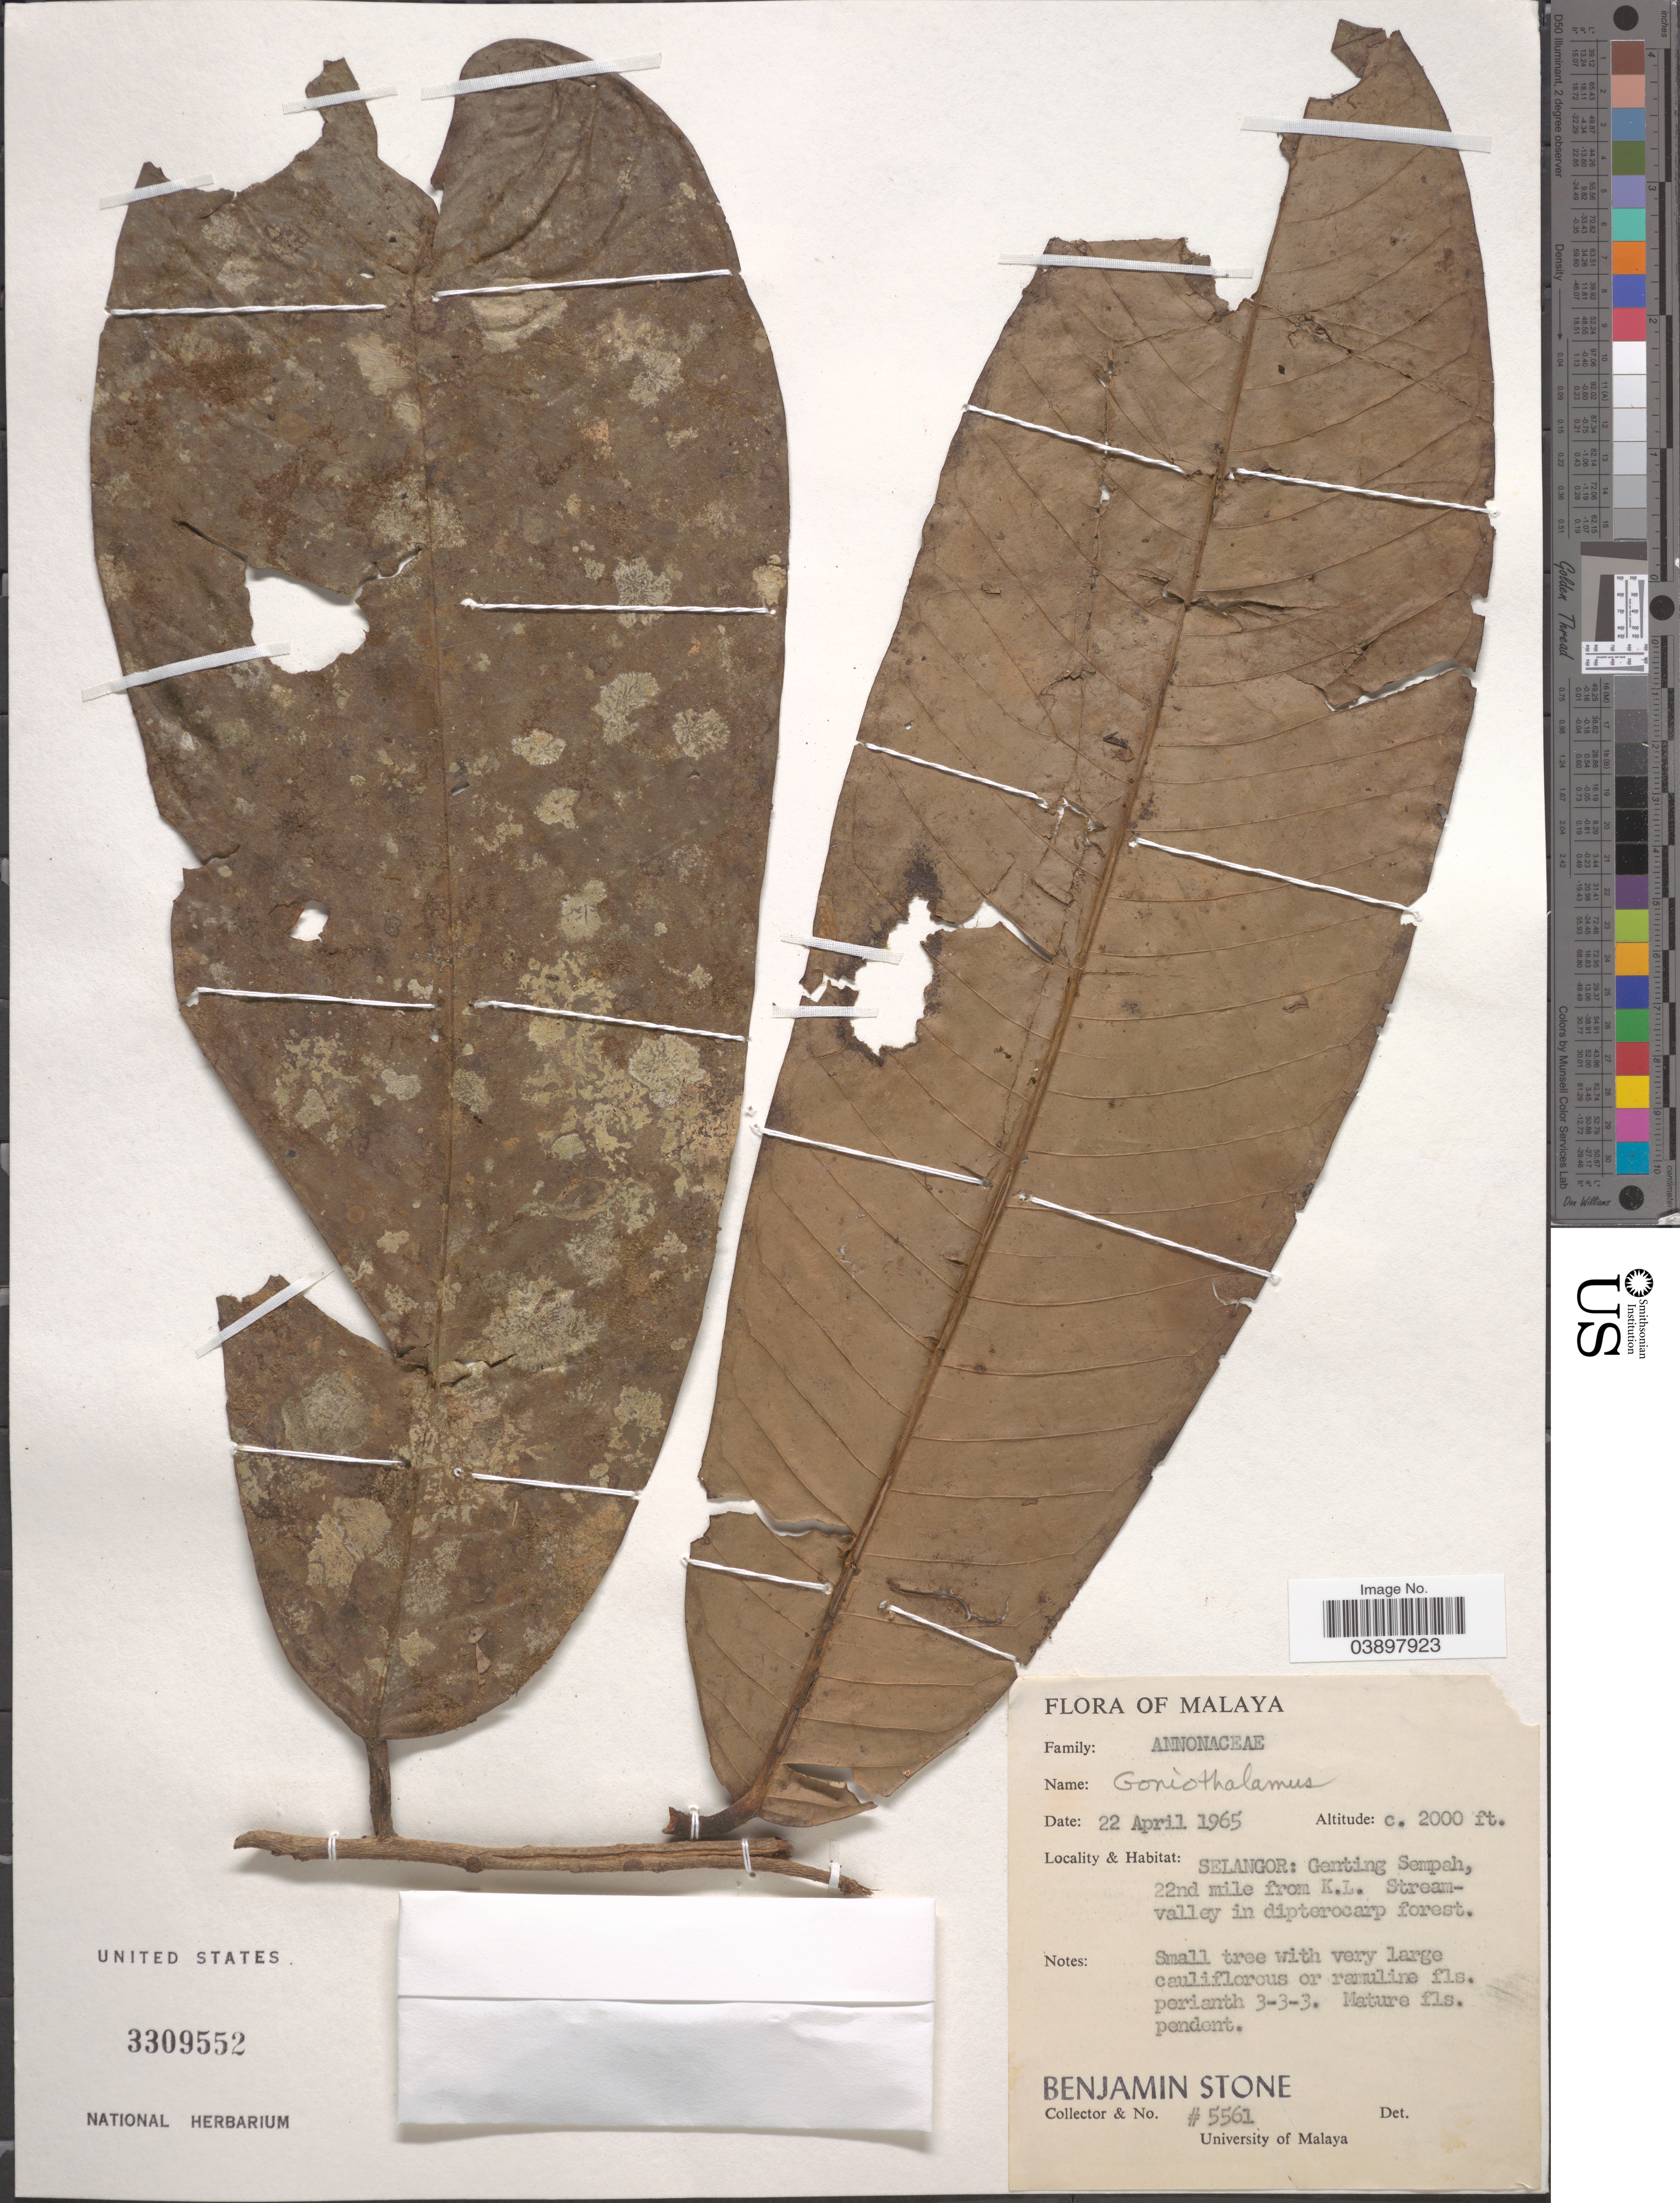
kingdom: Plantae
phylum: Tracheophyta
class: Magnoliopsida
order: Magnoliales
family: Annonaceae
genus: Goniothalamus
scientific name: Goniothalamus sp.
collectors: B. C. Stone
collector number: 5561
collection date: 1965-04-22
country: Malaysia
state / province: Selangor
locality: Malaya. Genting Sempah, 22nd mile from K.L. Streamvalley.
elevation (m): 610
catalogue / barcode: US 3309552